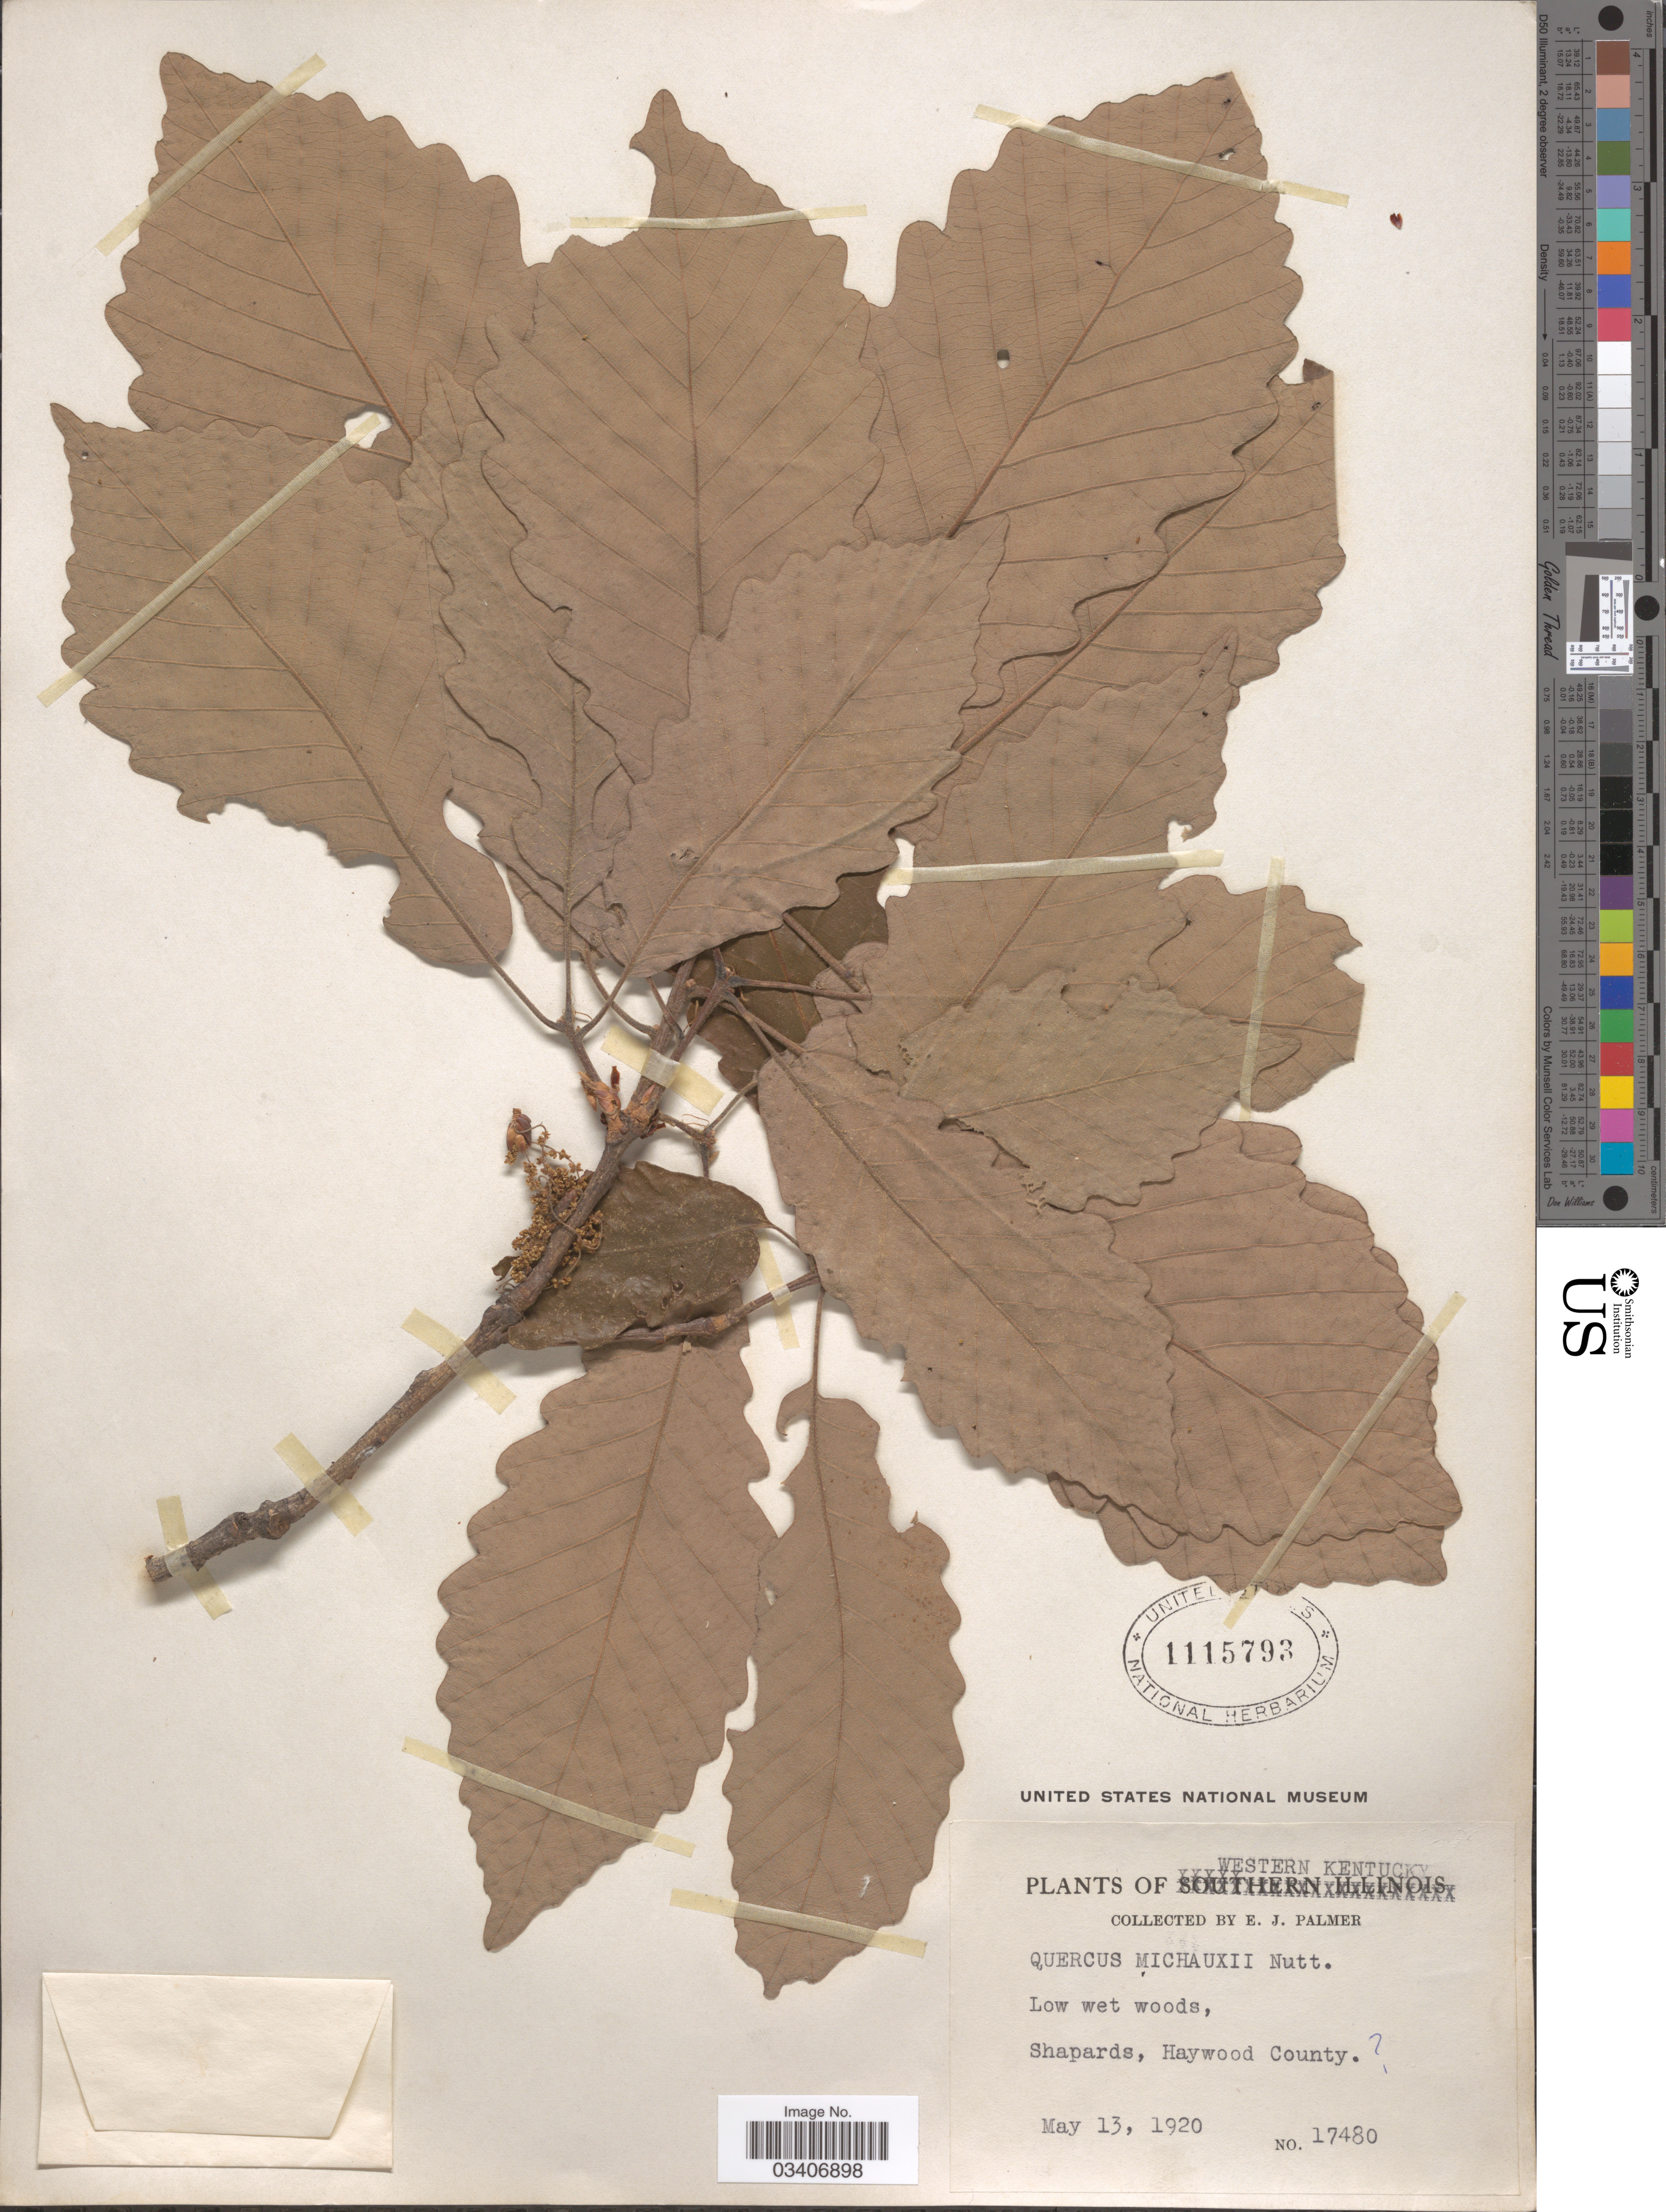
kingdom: Plantae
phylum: Tracheophyta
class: Magnoliopsida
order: Fagales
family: Fagaceae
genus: Quercus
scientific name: Quercus michauxii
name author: Nutt.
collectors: E. J. Palmer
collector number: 17480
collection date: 1920-05-13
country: United States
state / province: Kentucky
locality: Western Kentucky. Shapards, Haywood County. [unsure placement]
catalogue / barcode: US 1115793